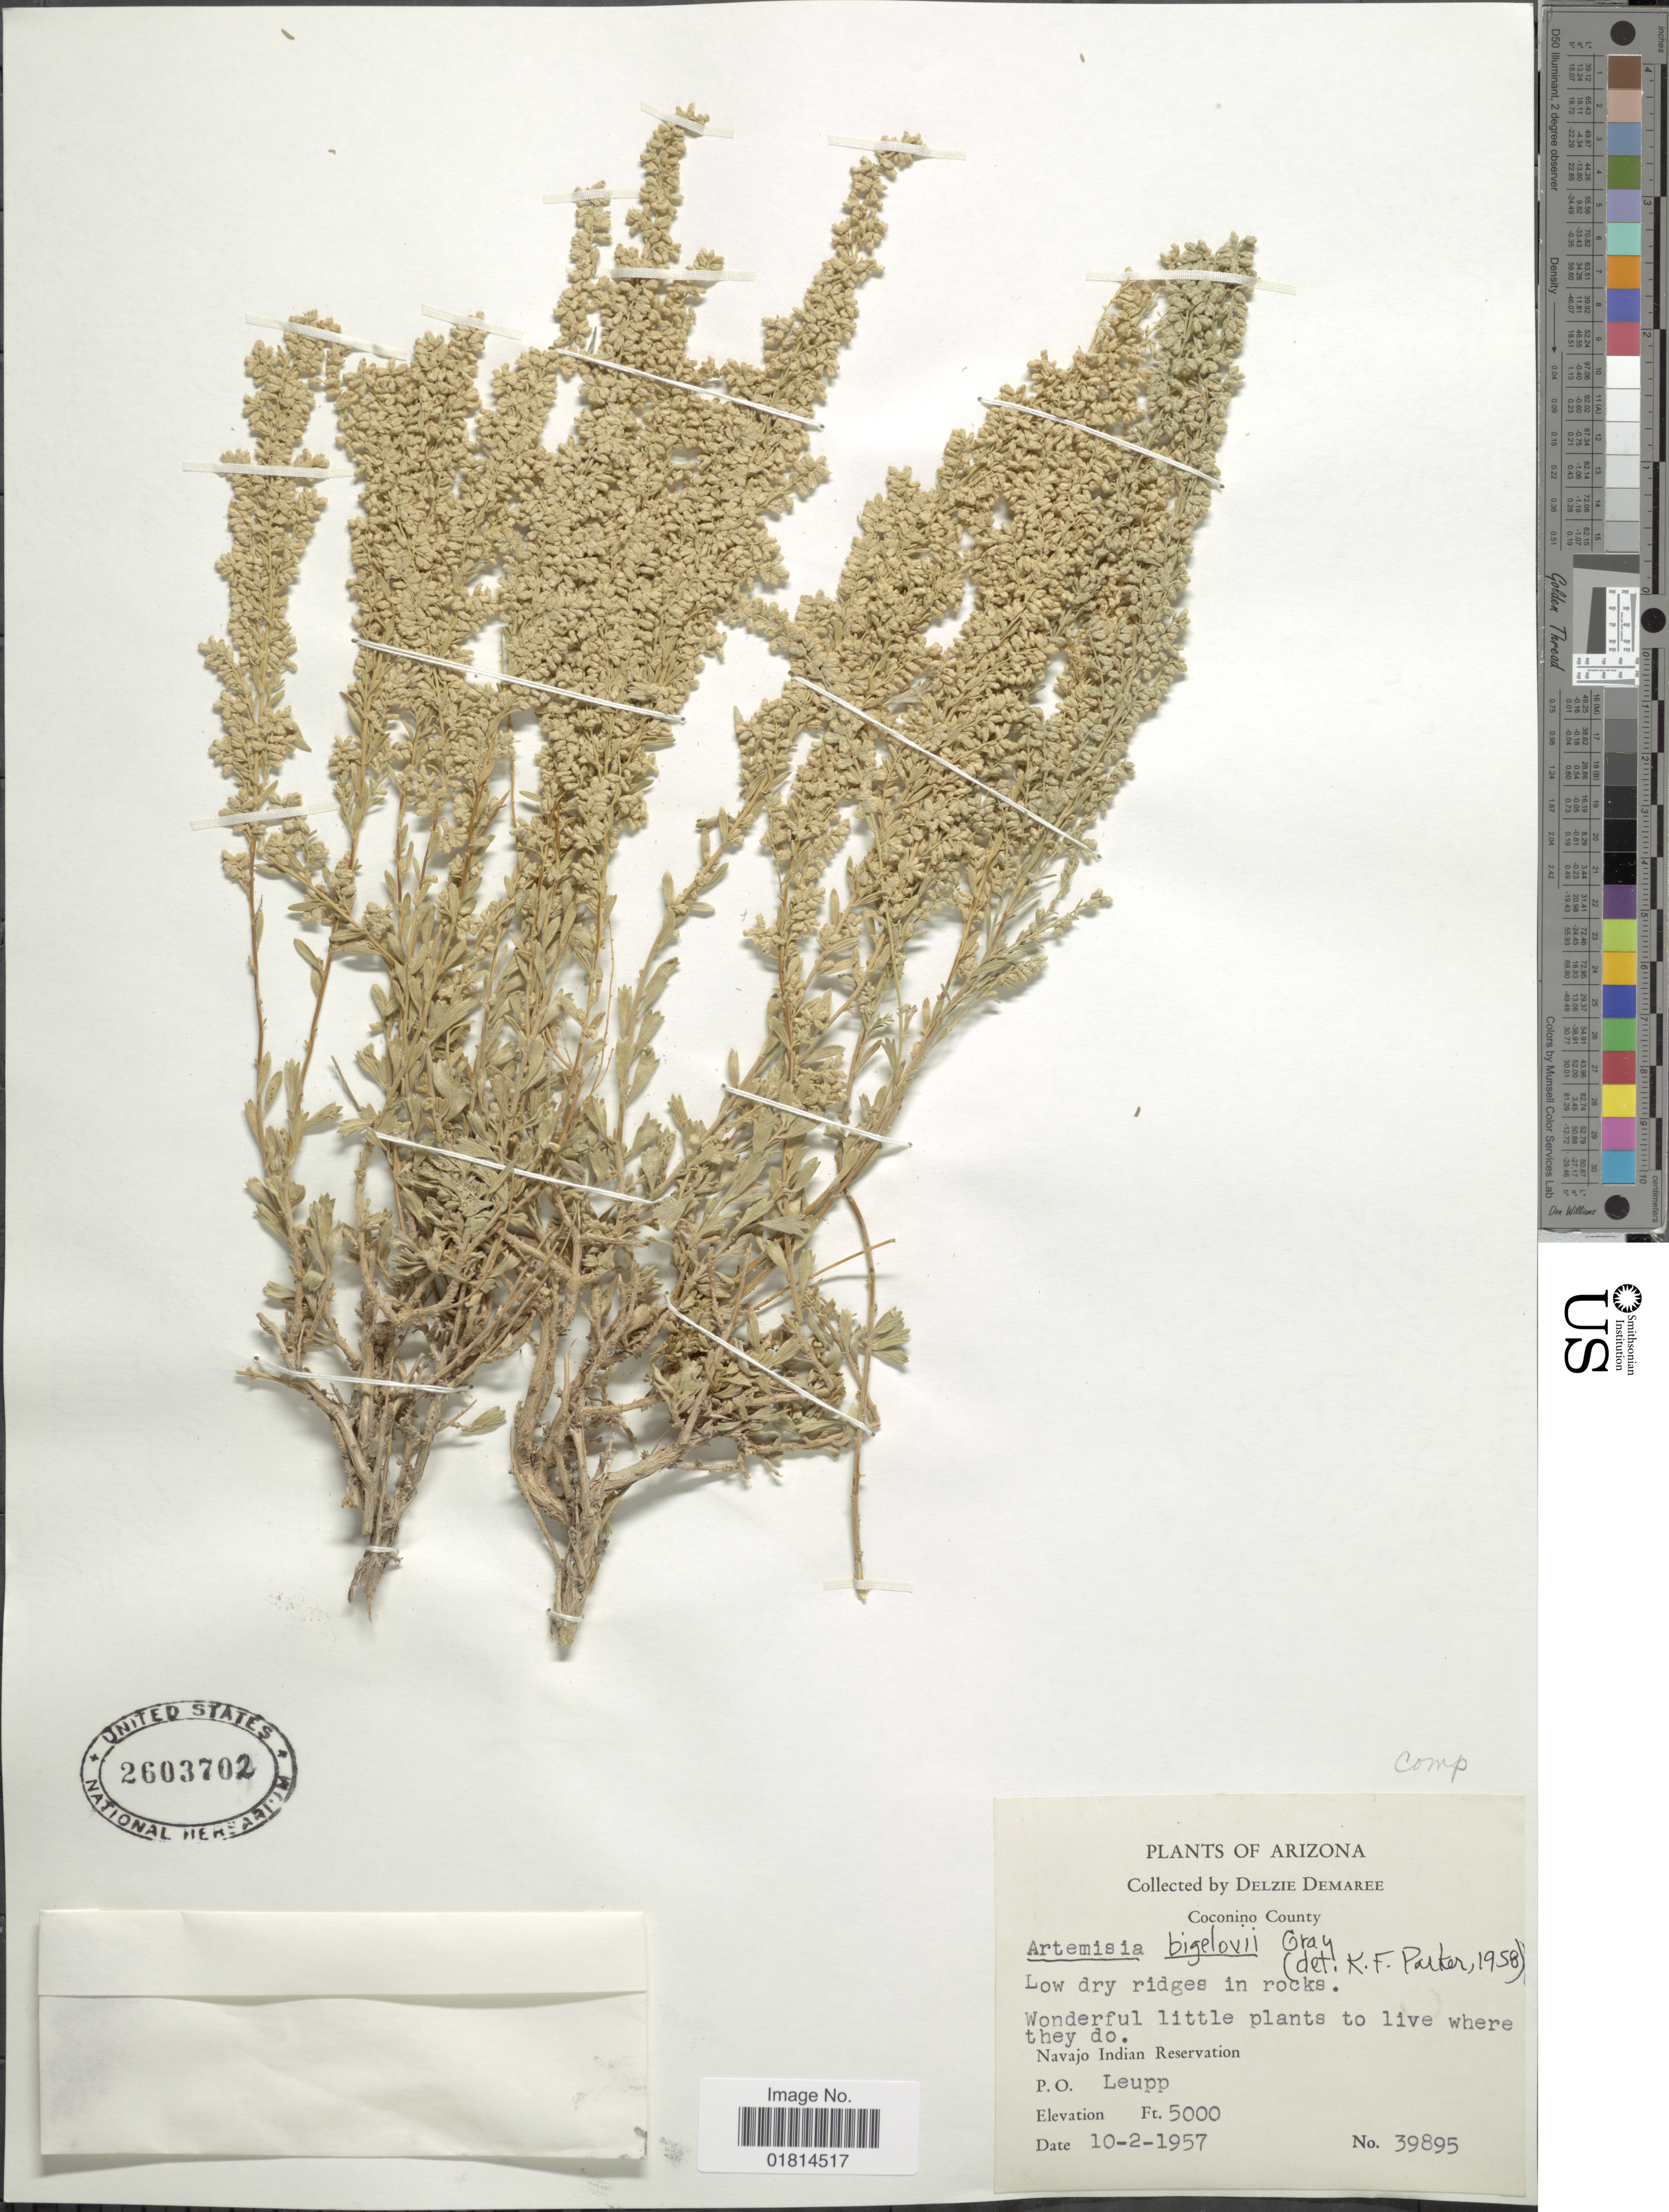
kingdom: Plantae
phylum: Tracheophyta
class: Magnoliopsida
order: Asterales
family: Asteraceae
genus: Artemisia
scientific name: Artemisia bigelovii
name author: A. Gray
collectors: D. Demaree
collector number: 39895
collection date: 1957-10-02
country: United States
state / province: Arizona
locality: Coconino County. Low dry ridges in rocks. Navajo Indian Reservation. P.O. Leupp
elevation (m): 1524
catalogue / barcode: US 2603702